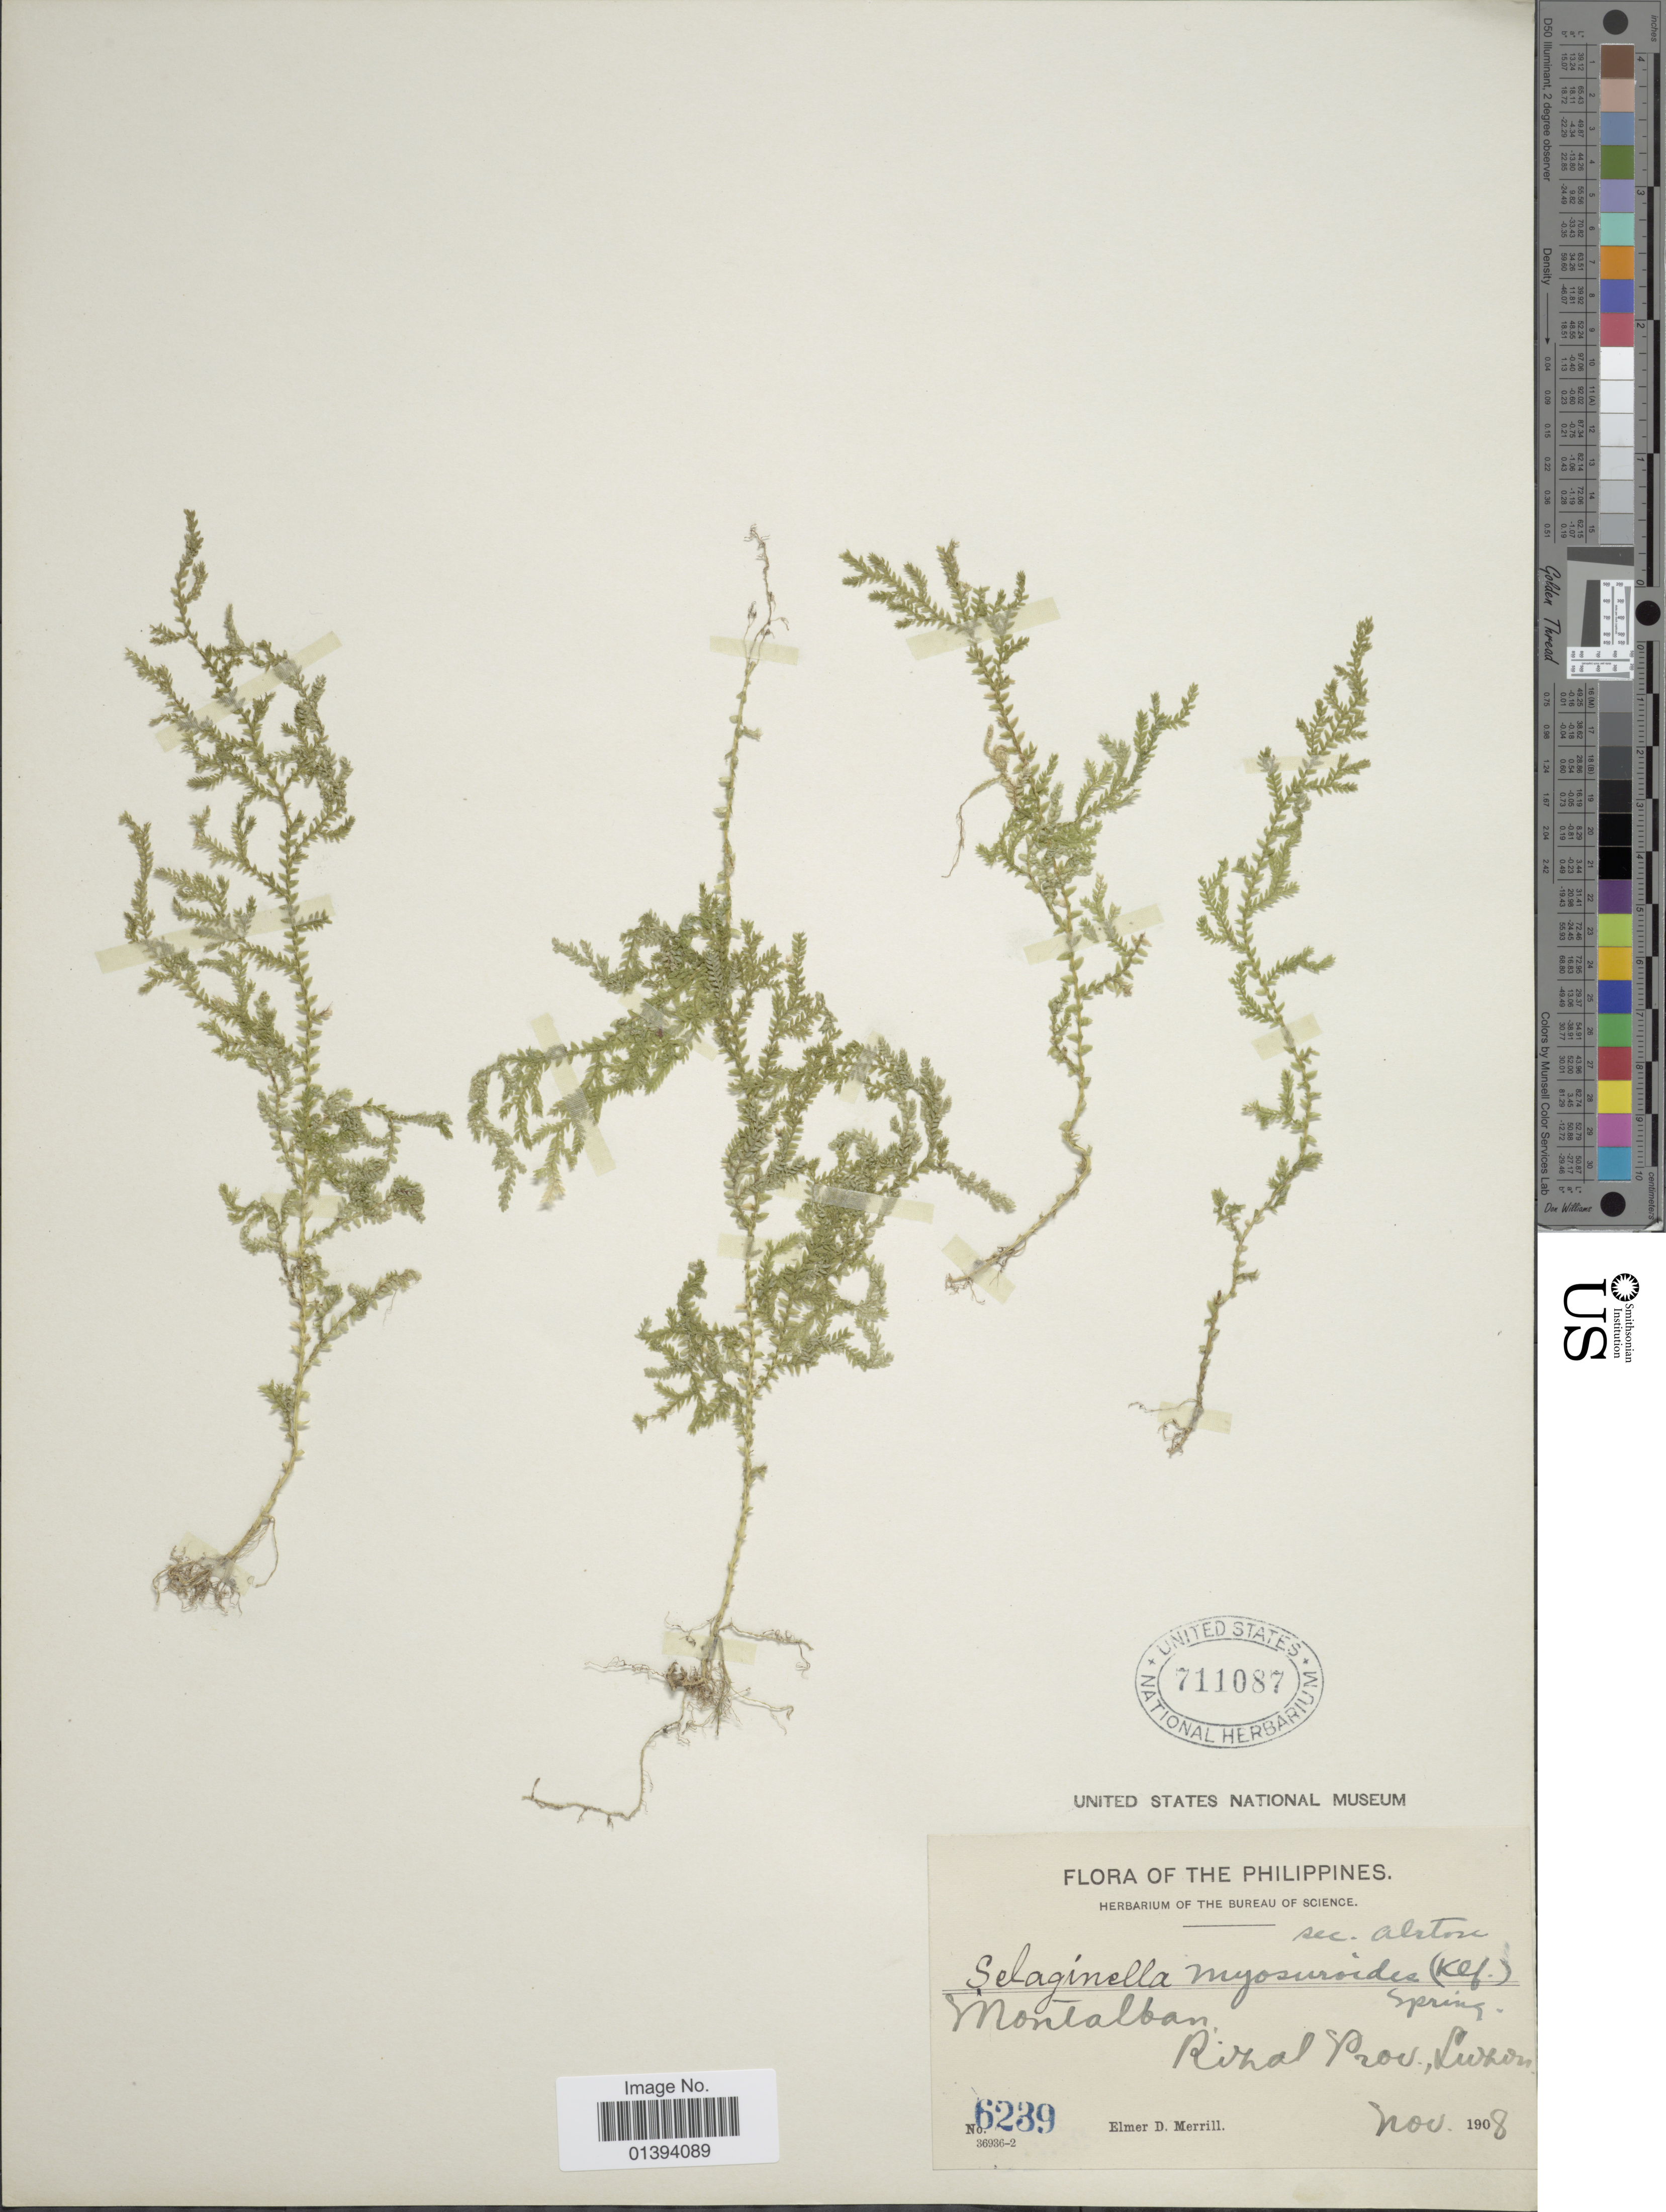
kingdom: Plantae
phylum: Tracheophyta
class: Lycopodiopsida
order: Selaginellales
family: Selaginellaceae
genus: Selaginella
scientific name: Selaginella myosuroides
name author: (Kaulf.) Spring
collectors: E. D. Merrill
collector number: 6239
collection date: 1908-11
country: Philippines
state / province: Central Luzon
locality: Montalban, Rizal prov. Luzon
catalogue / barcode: US 711087